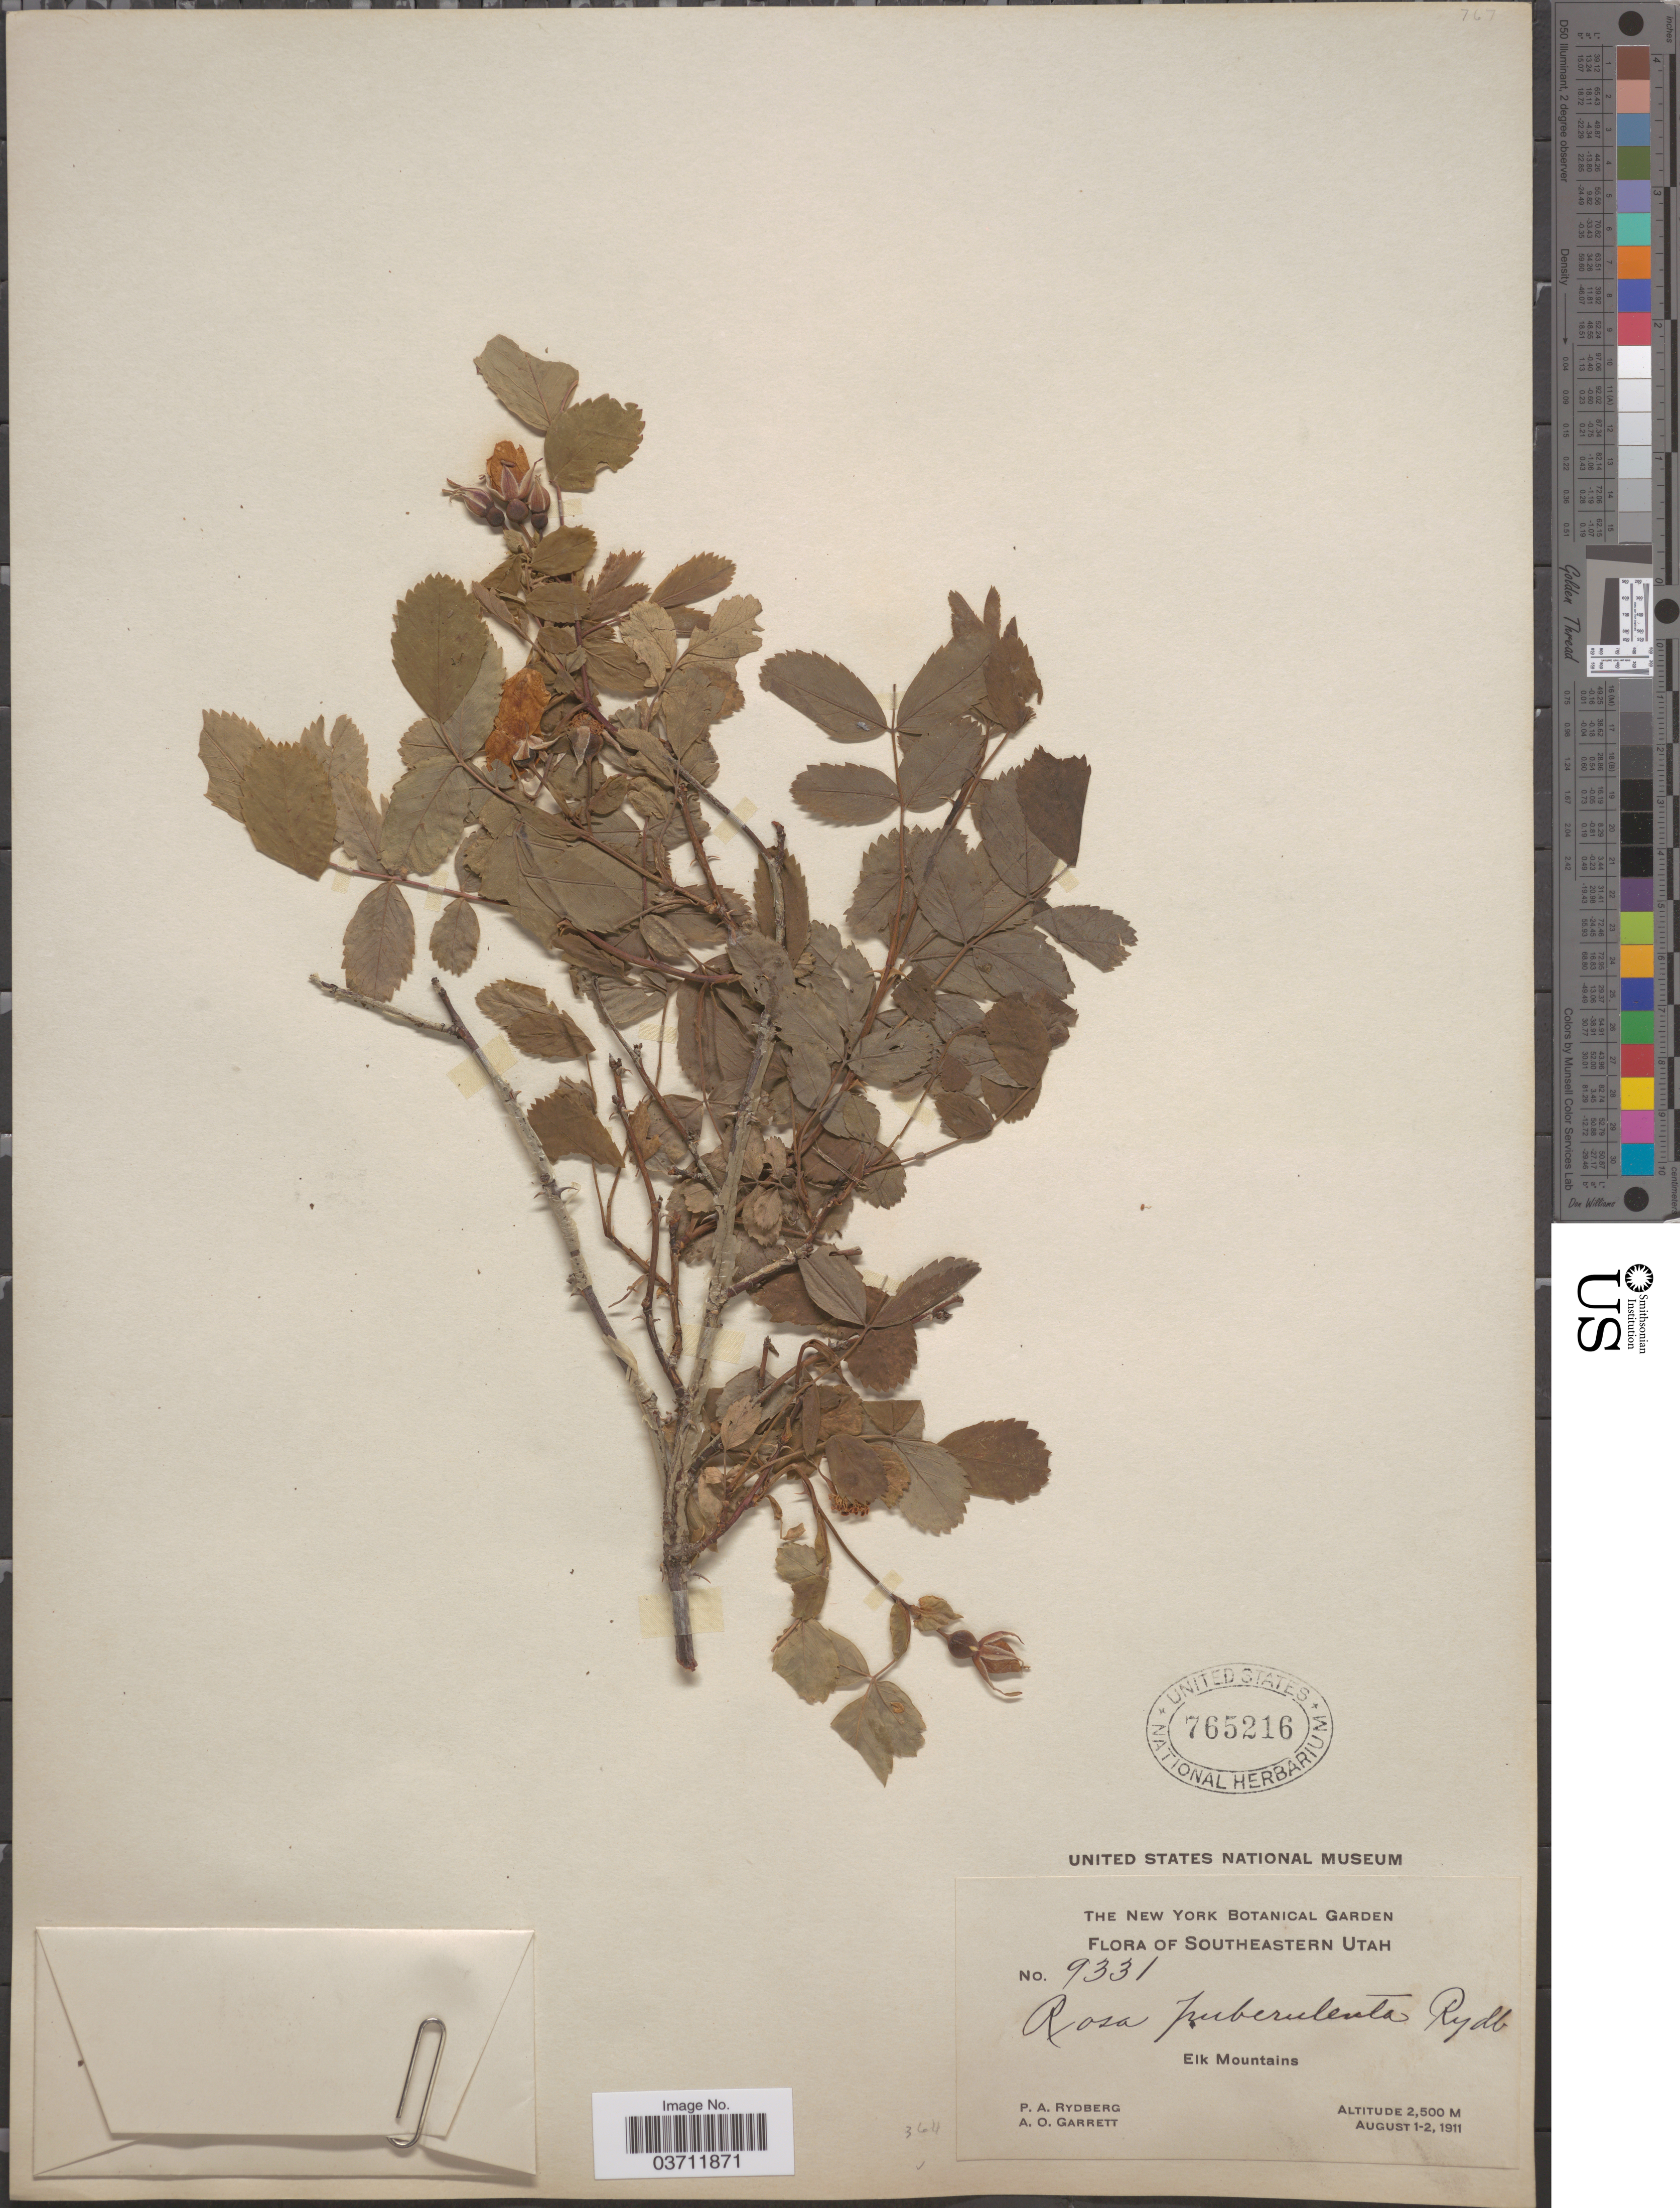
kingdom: Plantae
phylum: Tracheophyta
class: Magnoliopsida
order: Rosales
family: Rosaceae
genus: Rosa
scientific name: Rosa puberulenta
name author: Rydb.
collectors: P. A. Rydberg & A. O. Garrett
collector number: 9331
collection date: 1911-08-01/1911-08-02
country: United States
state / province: Utah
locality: Southeastern Utah. Elk Mountains.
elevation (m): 2500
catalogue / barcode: US 765216